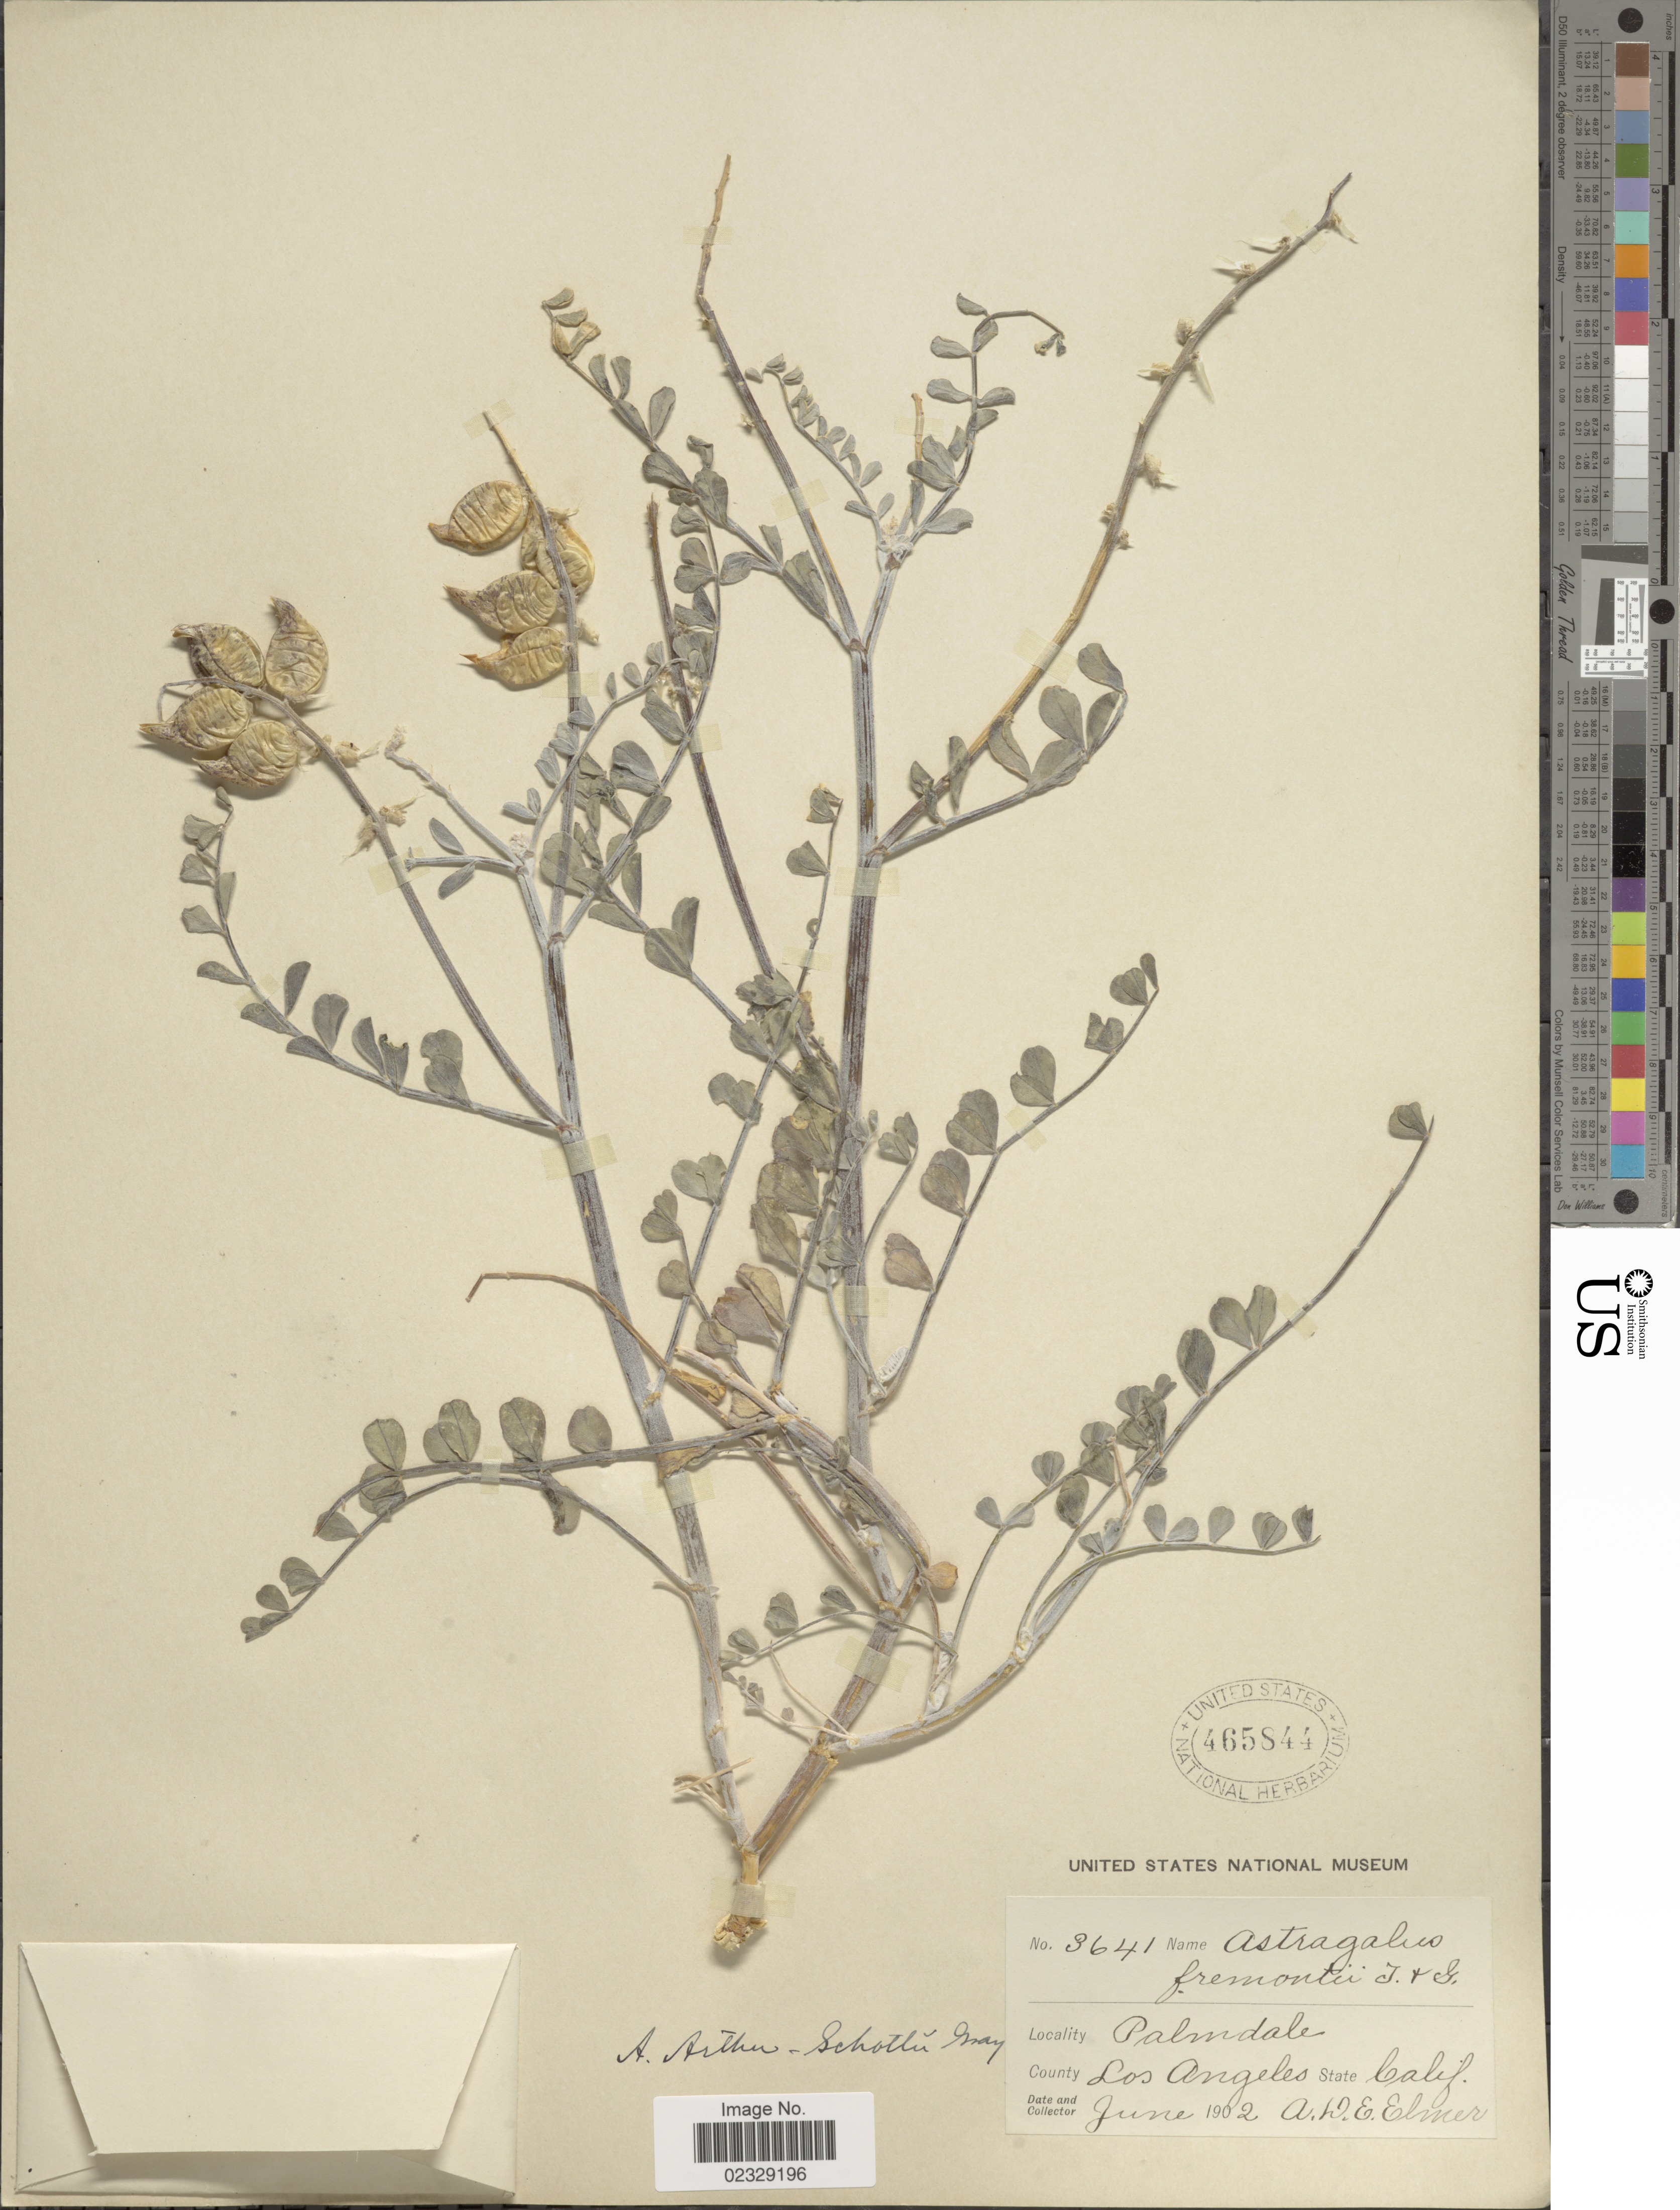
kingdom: Plantae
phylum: Tracheophyta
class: Magnoliopsida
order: Fabales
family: Fabaceae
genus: Astragalus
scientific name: Astragalus arthu-schottii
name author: A. Gray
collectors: A. D. E. Elmer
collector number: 3641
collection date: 1902-06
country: United States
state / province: California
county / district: Los Angeles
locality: Palmdale, Los Angeles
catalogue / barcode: US 465844